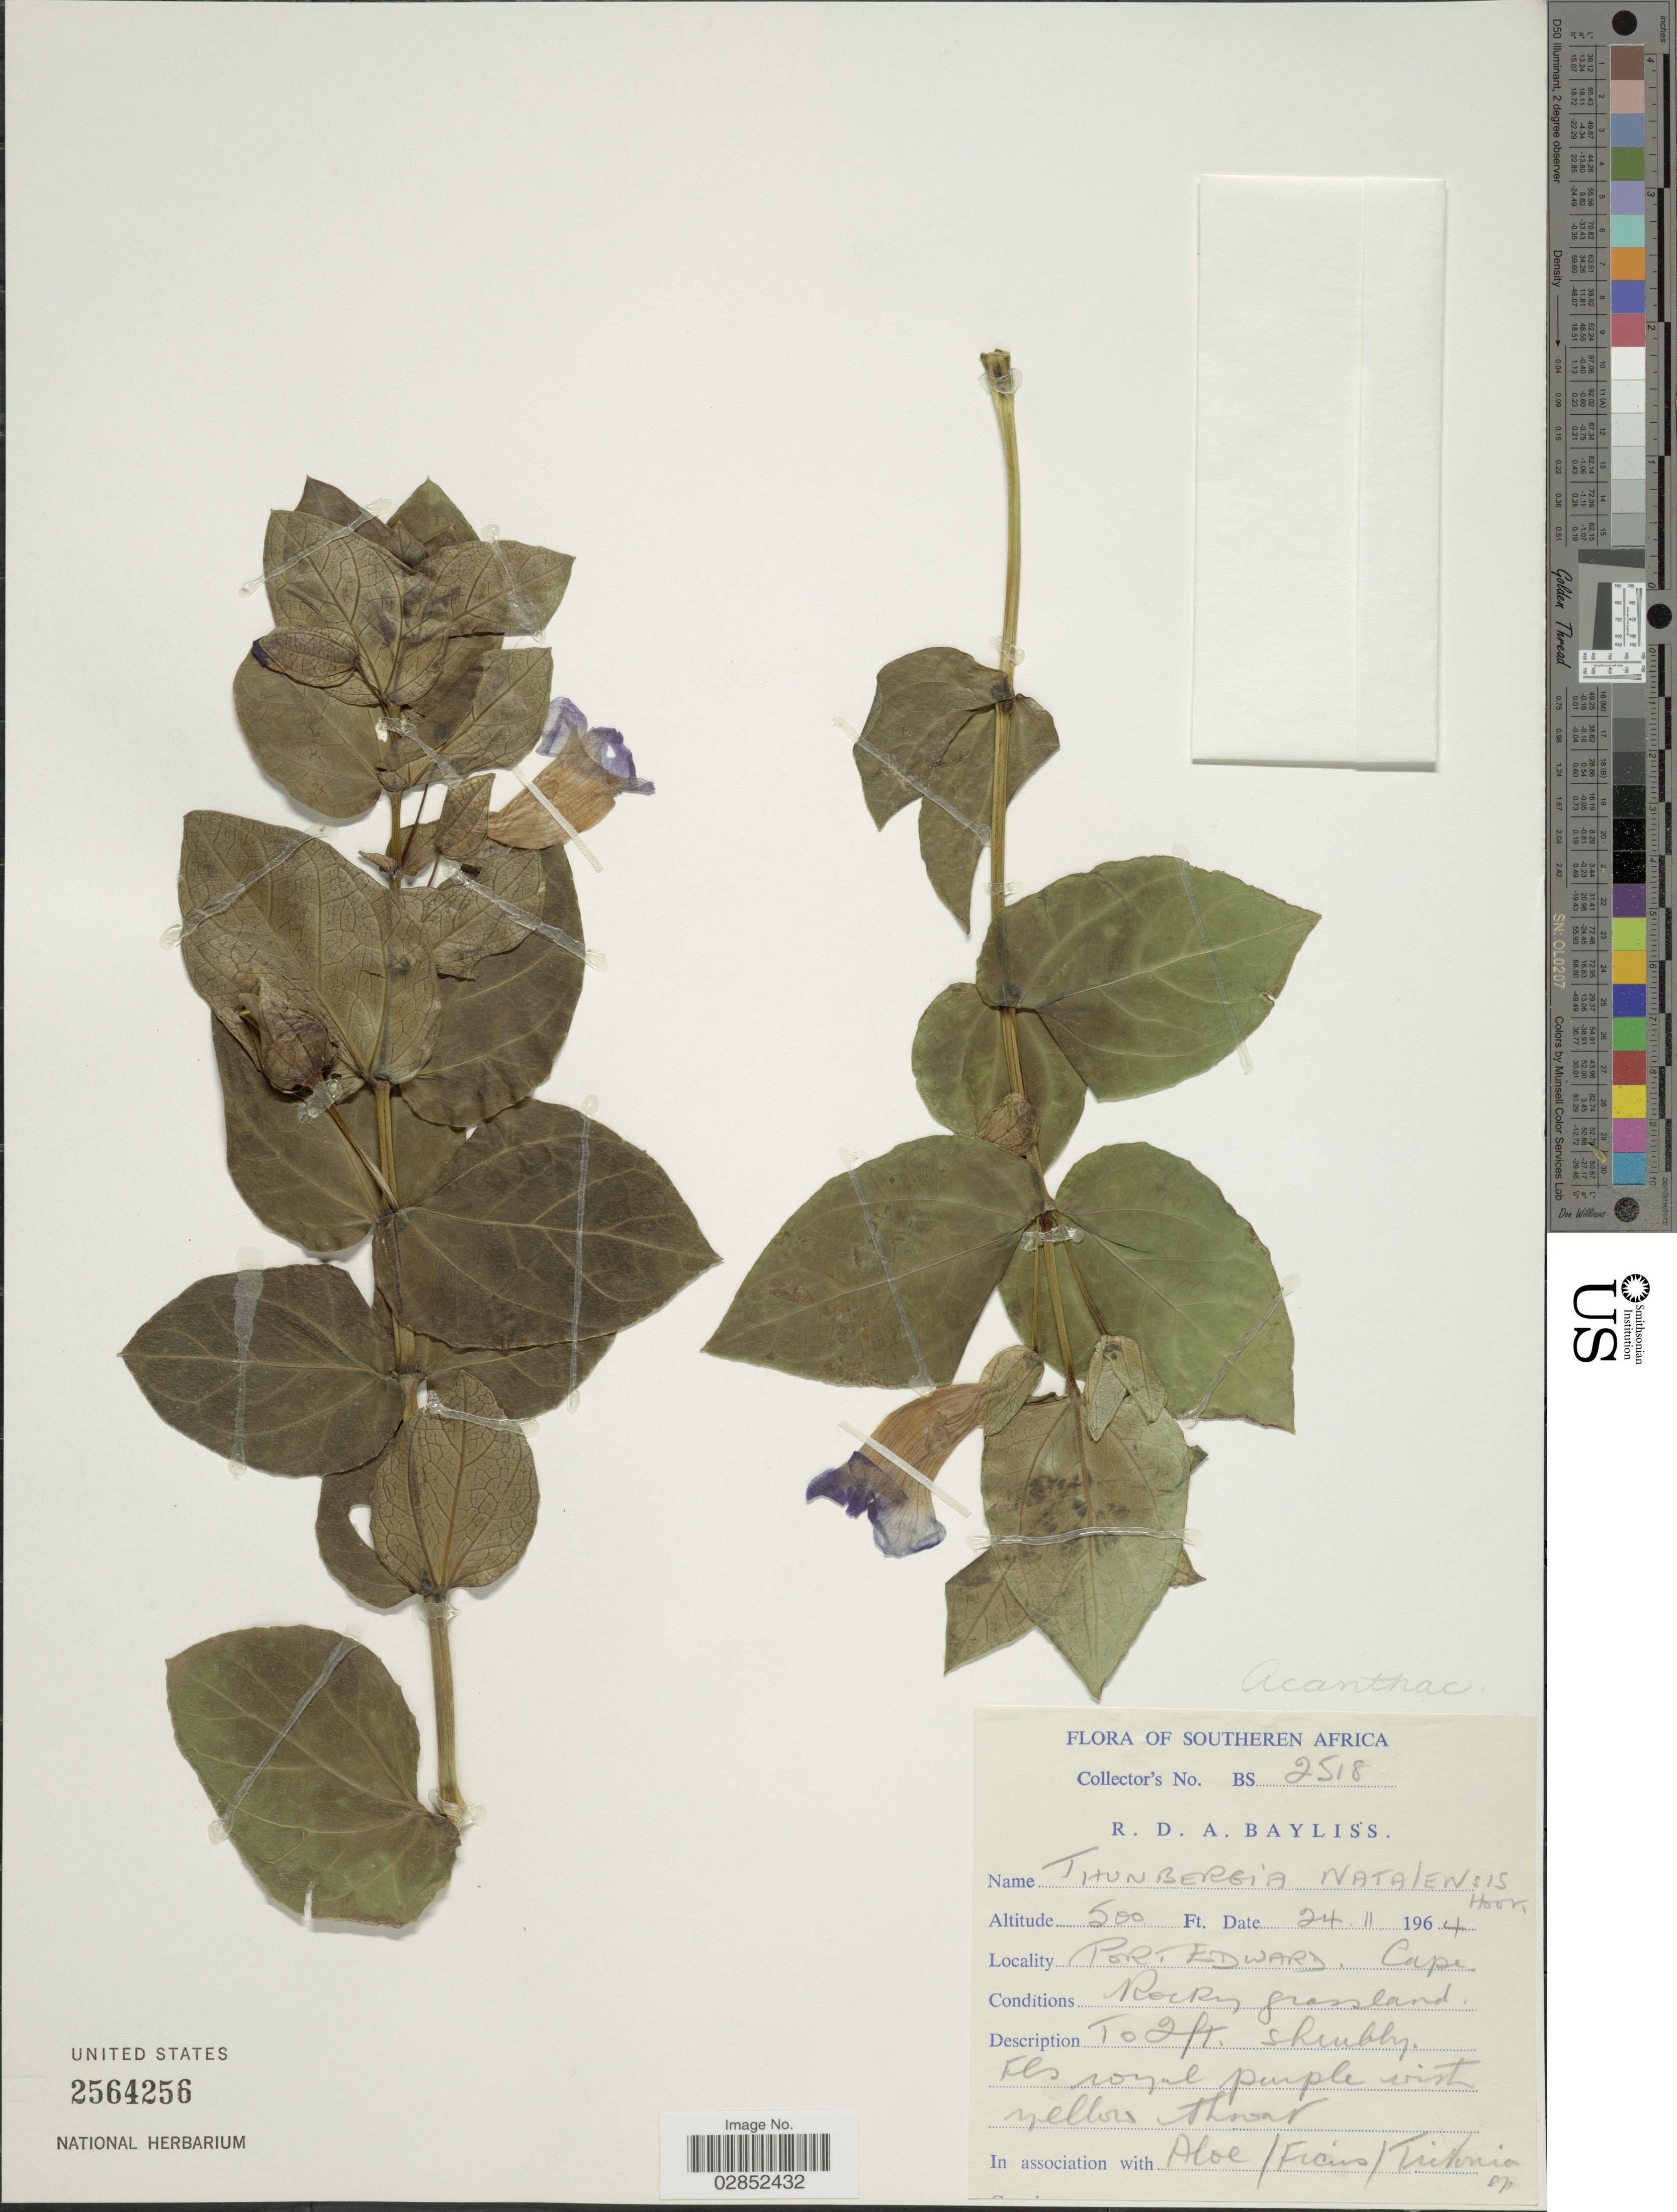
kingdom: Plantae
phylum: Tracheophyta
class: Magnoliopsida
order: Lamiales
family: Acanthaceae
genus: Thunbergia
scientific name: Thunbergia natalensis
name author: Hook.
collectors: R. Bayliss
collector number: BS 2518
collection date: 1964-11-24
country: South Africa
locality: Port Edward, Cape, Southeren Africa.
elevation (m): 152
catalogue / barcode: US 2564256